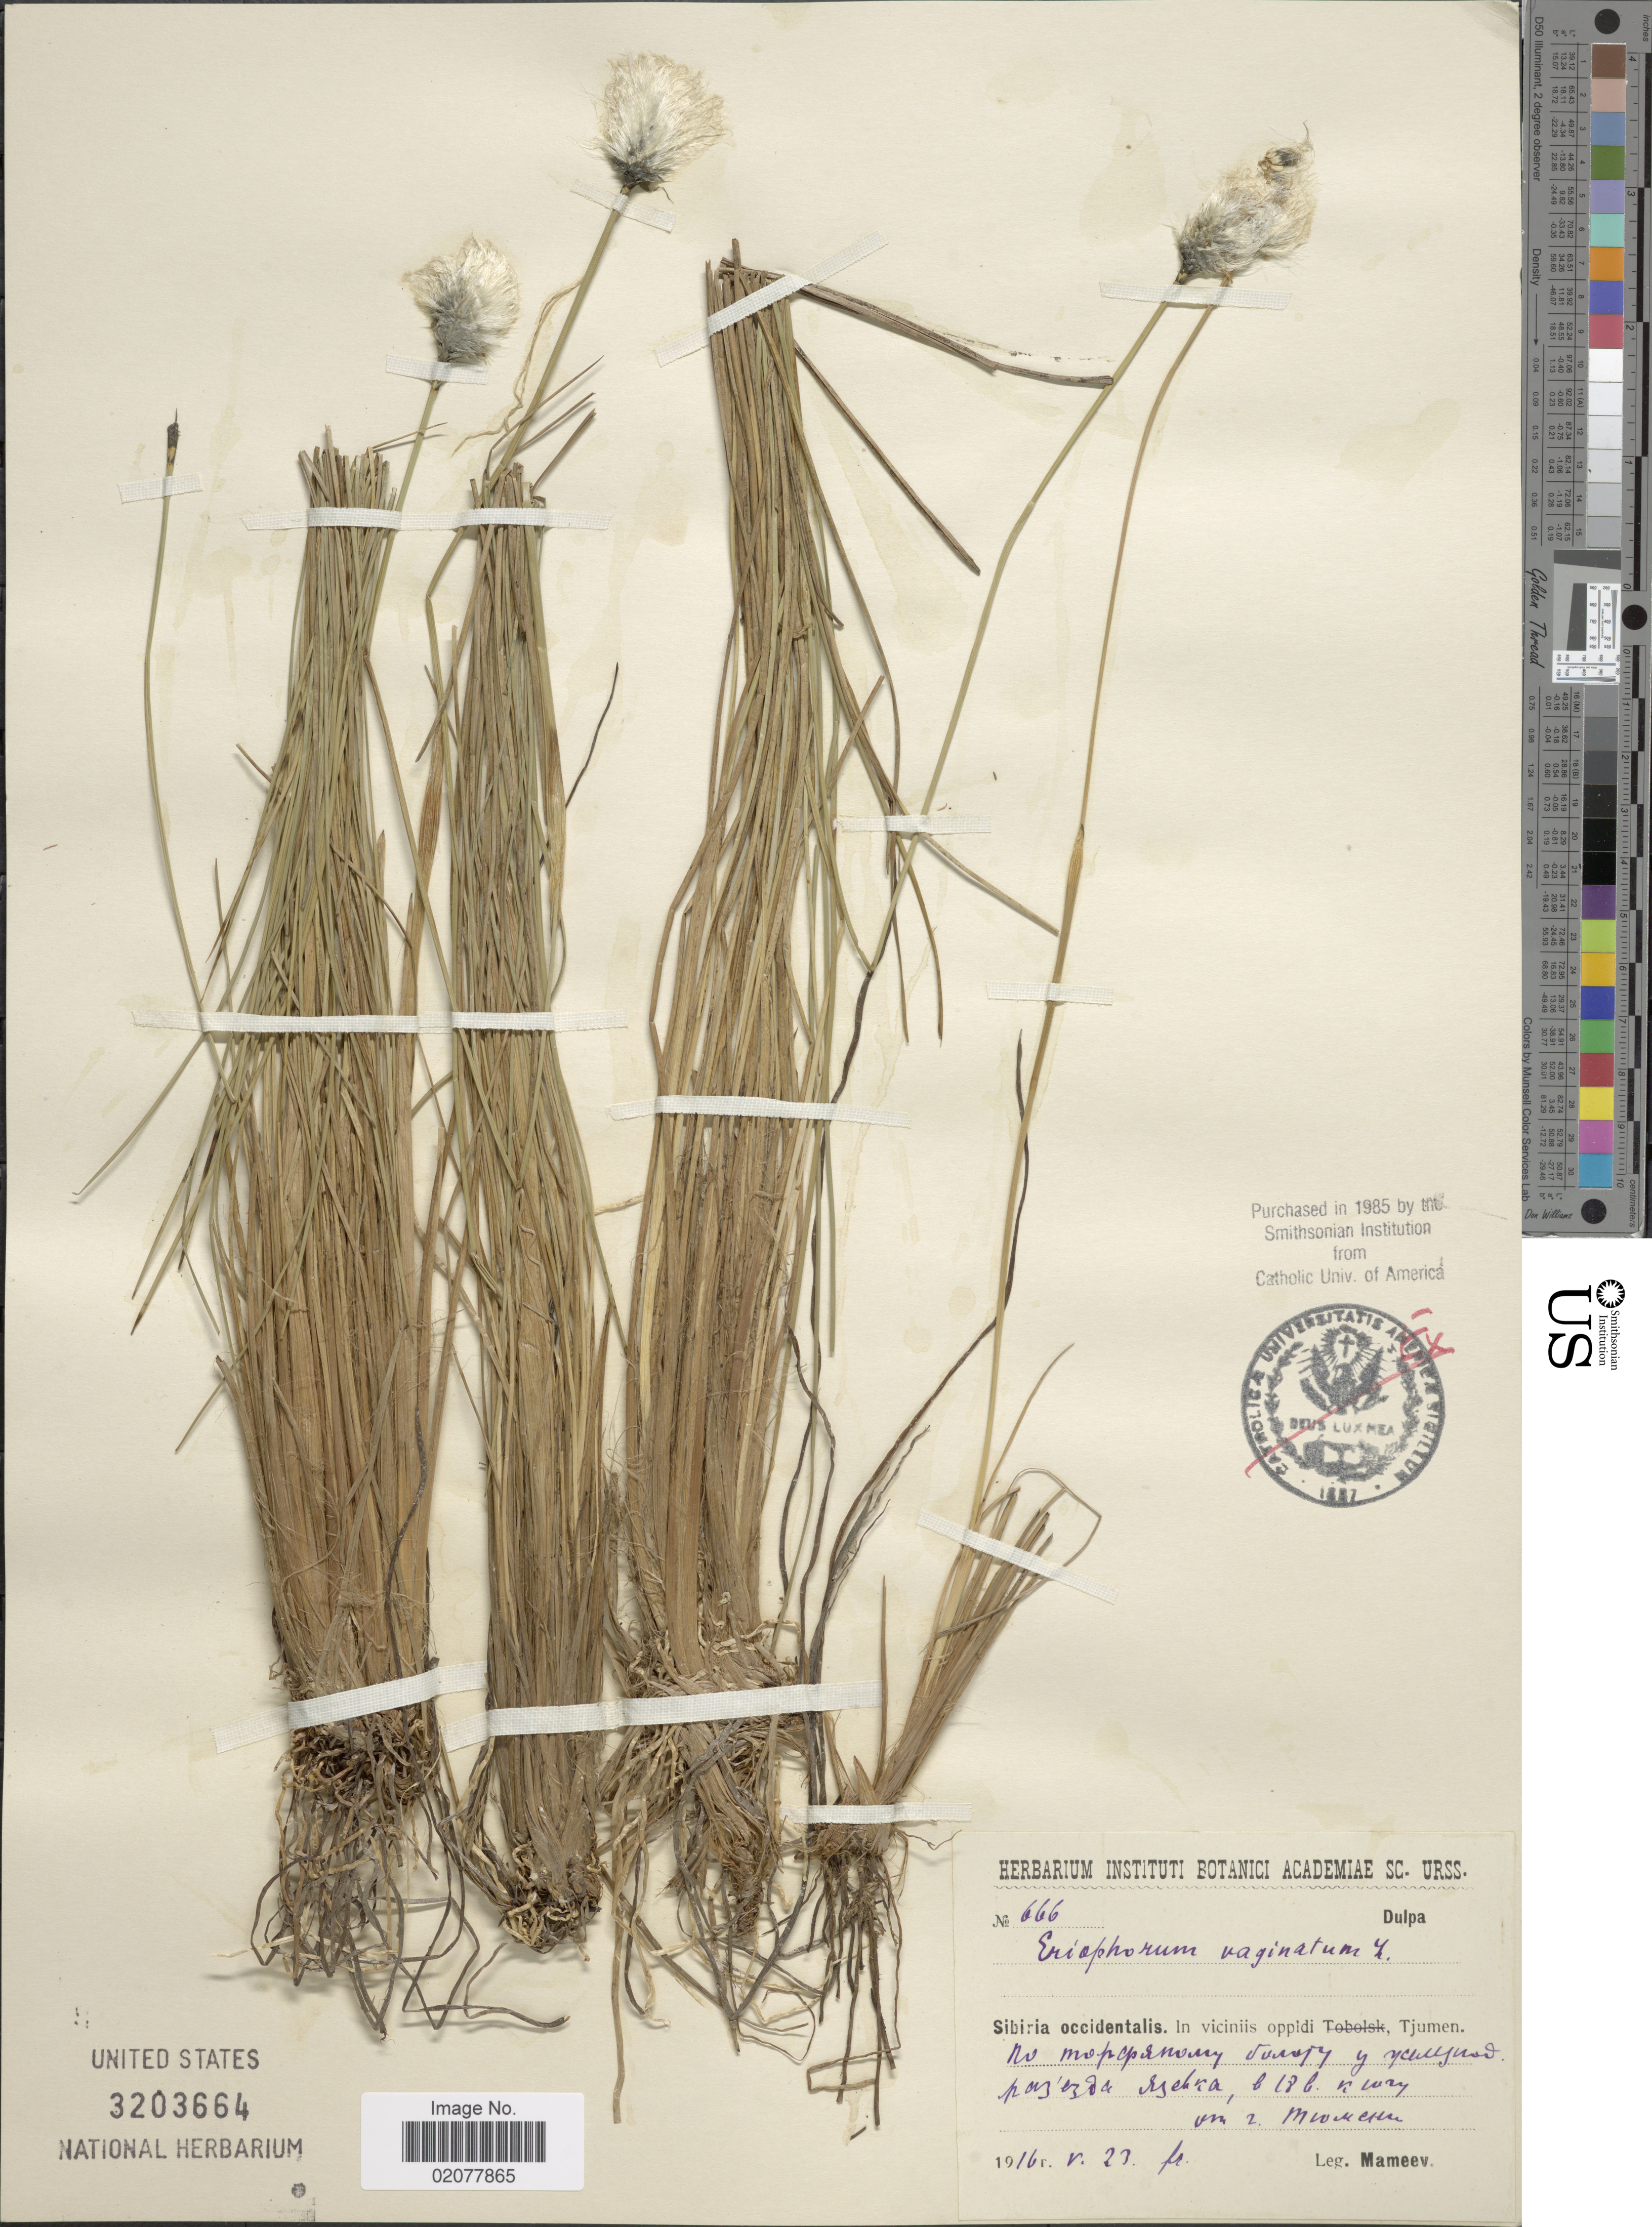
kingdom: Plantae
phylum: Tracheophyta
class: Liliopsida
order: Poales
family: Cyperaceae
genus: Eriophorum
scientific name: Eriophorum vaginatum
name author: L.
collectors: Mameev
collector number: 666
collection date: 1916-05-23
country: Russian Federation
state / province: Tyumen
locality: Sibiria occidentalis. In viciniis oppidi Tjumen. Yazevka, 19 km S of Tyumen.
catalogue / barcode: US 3203664